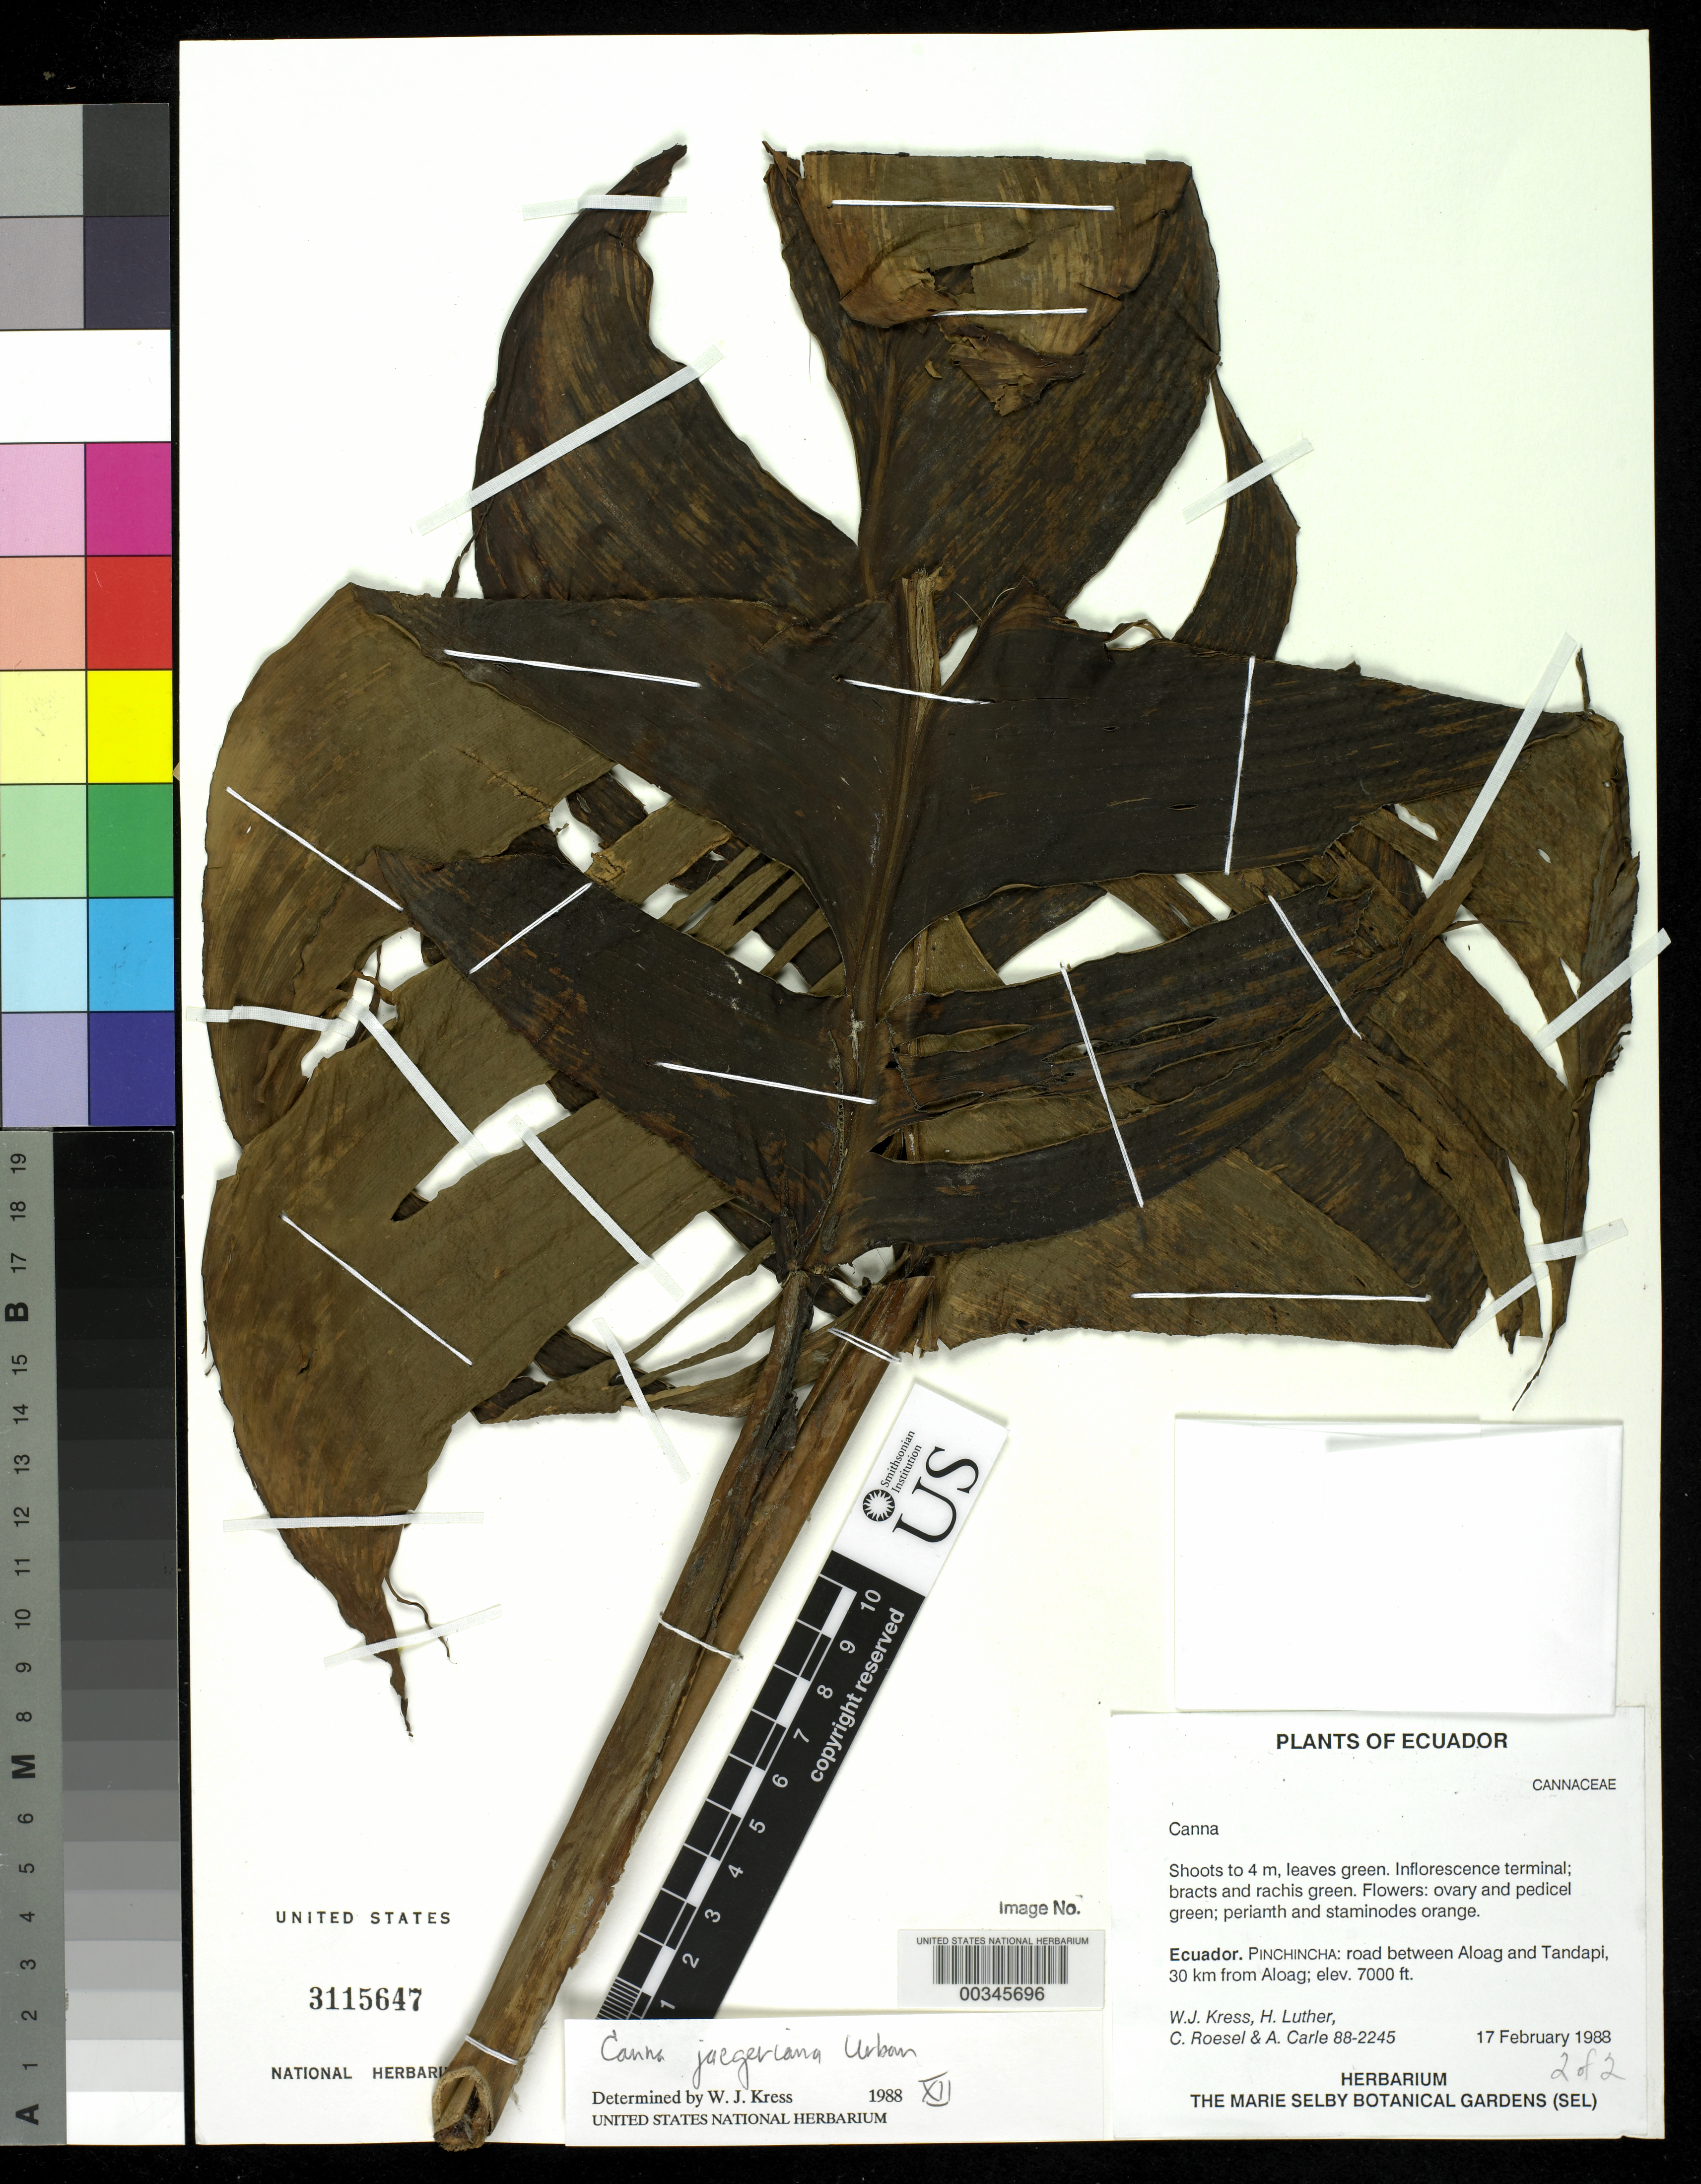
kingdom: Plantae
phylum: Tracheophyta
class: Liliopsida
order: Zingiberales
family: Cannaceae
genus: Canna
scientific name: Canna jaegeriana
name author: Urb.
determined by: Kress, W. J., (US), Smithsonian Institution - National Museum of Natural History (UNITED STATES)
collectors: W. J. Kress, Harry E. Luther, C. S. Roesel & A. Carle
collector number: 88-2245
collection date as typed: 17 Feb 1988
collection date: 1988-02-17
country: Ecuador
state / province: Pichincha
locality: Road between aloag and tandapi, 30 km from aloag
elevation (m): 2134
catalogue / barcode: US 3115647